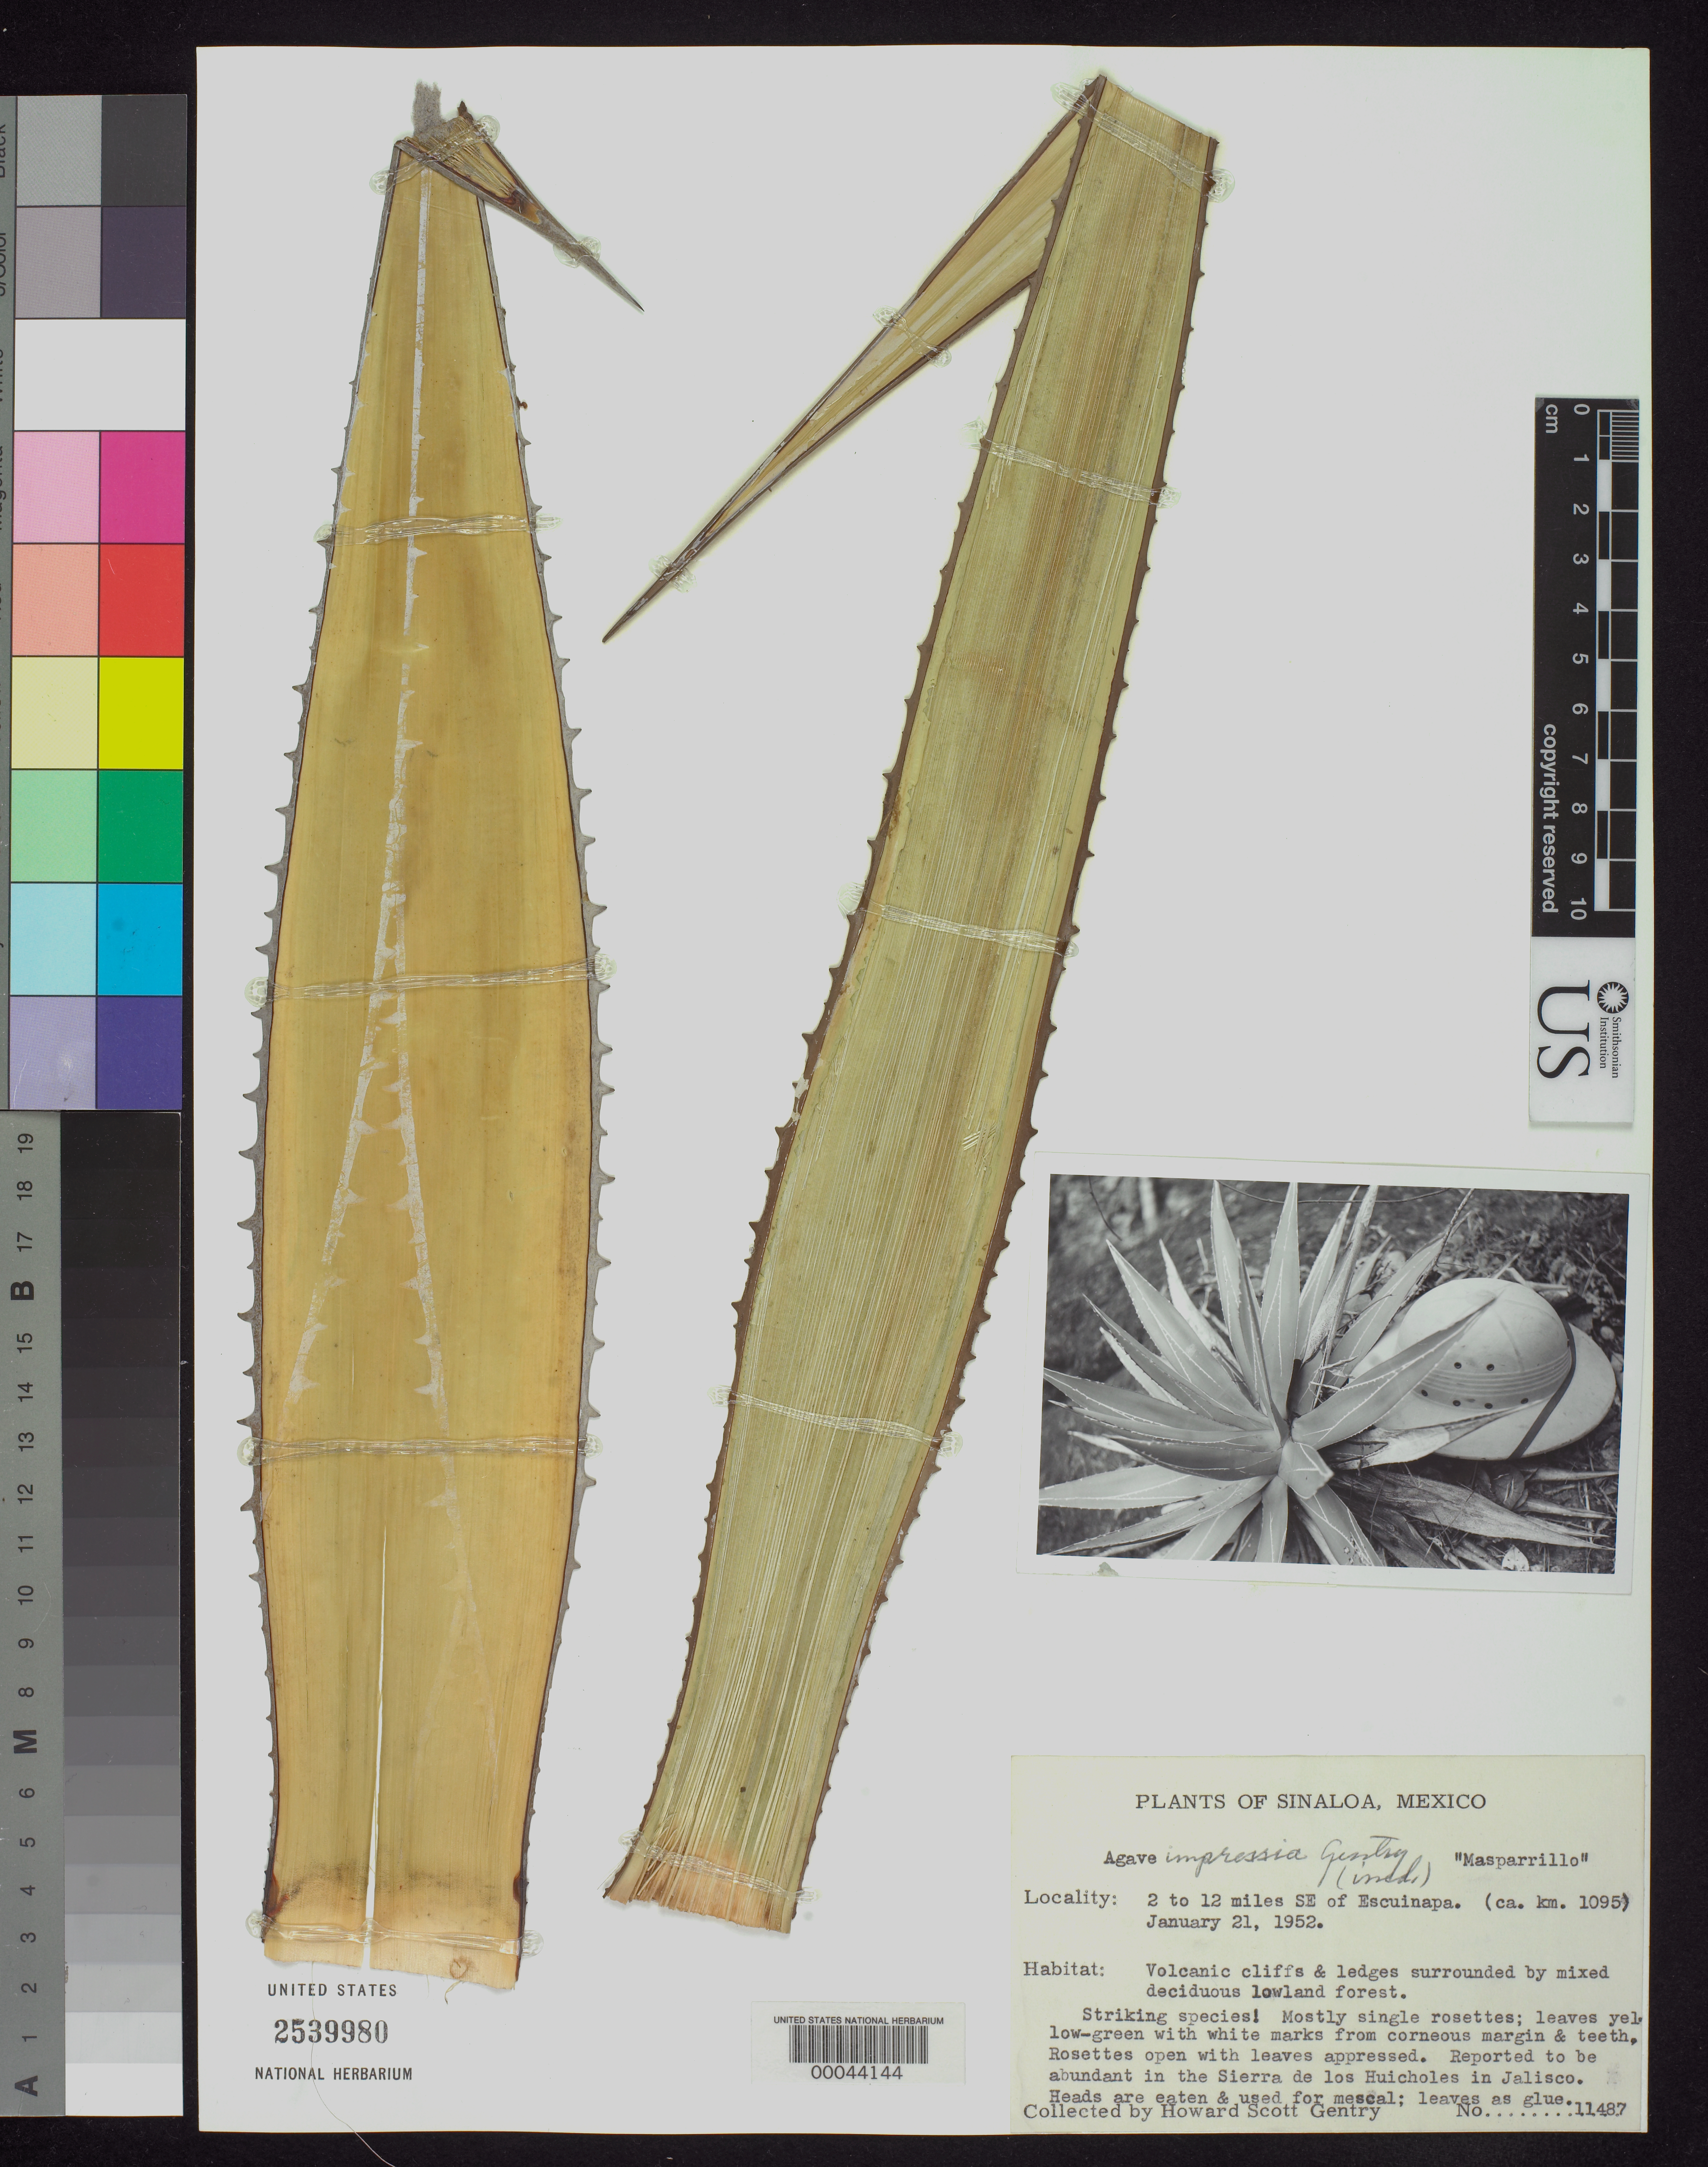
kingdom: Plantae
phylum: Tracheophyta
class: Liliopsida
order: Asparagales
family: Asparagaceae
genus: Agave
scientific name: Agave impressa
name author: Gentry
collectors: H. S. Gentry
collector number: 11487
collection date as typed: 21 Jan 1952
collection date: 1952-01-21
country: Mexico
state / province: Sinaloa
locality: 2-12 mi SE of Escuinapa (ca. km 1095)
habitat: Volcanic cliffs & ledges surrounded by deciduous lowland forest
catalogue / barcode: US 2539980